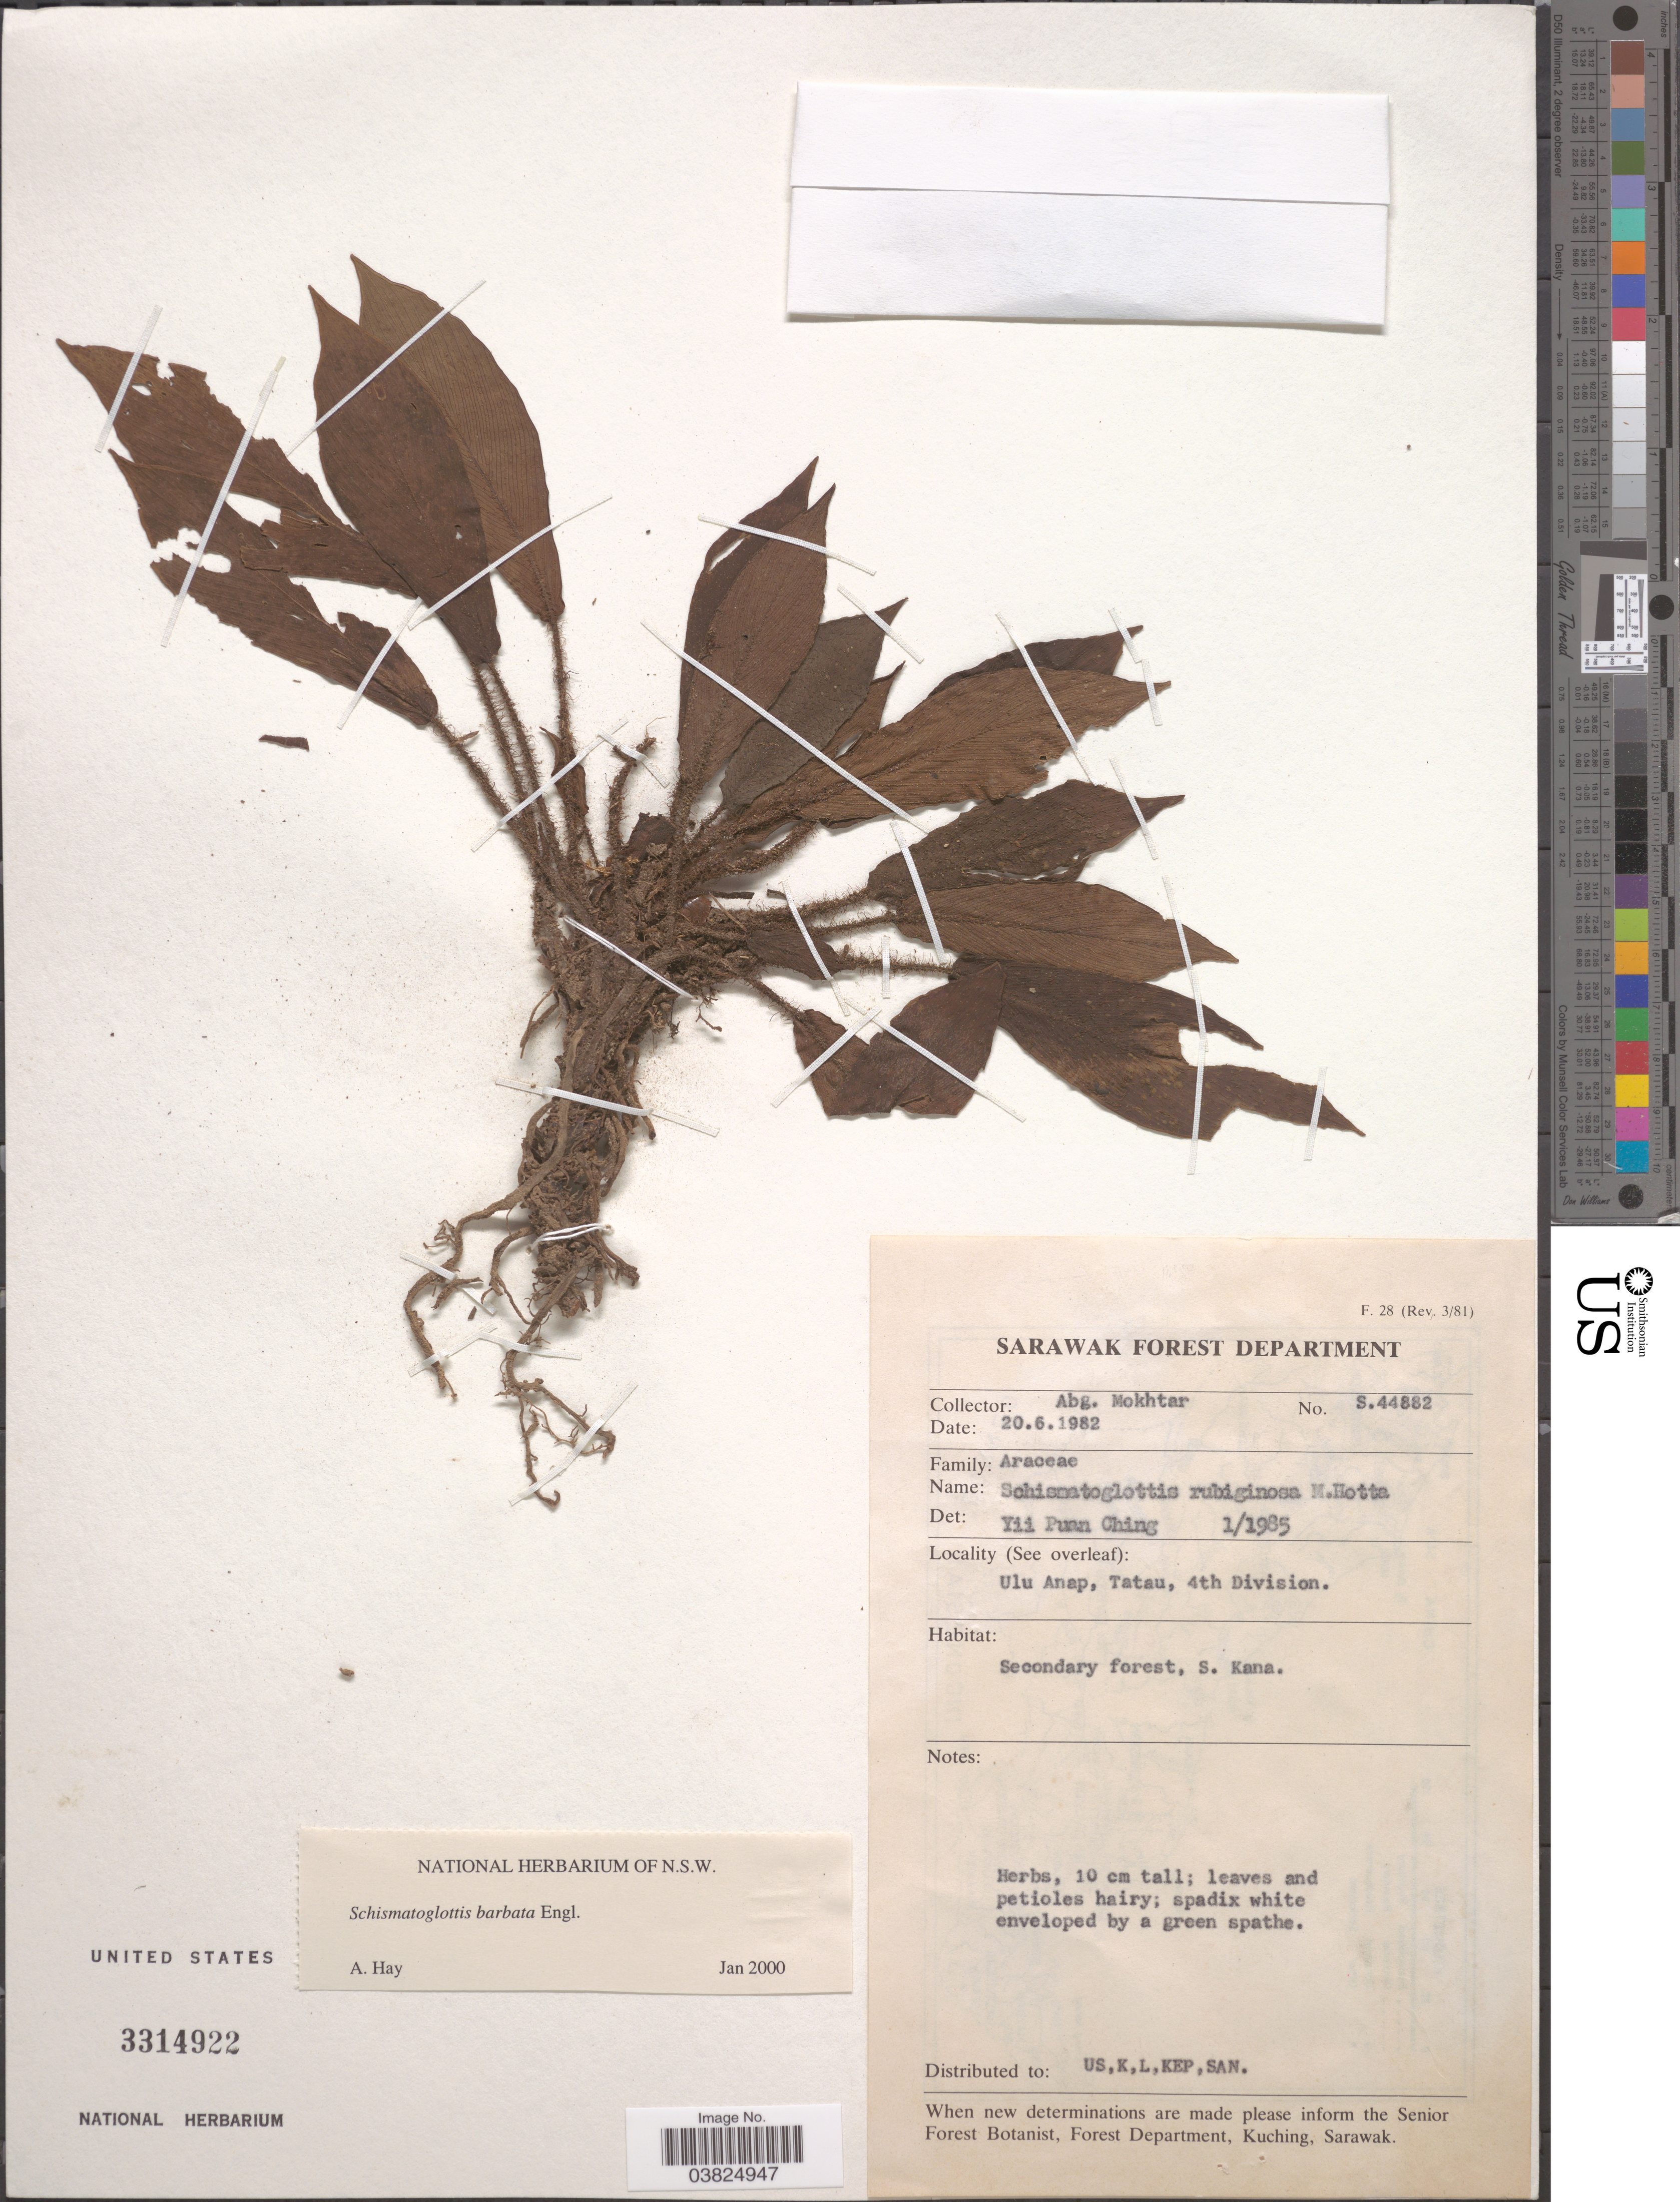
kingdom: Plantae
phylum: Tracheophyta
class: Liliopsida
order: Alismatales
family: Araceae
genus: Schismatoglottis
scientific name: Schismatoglottis barbata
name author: Engl.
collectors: A. Mokhtar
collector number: S.44882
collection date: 1982-06-20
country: Malaysia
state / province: Sarawak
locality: Ulu Anap, Tatau, 4th Division. Secondary forest, S. Kana.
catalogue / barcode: US 3314922